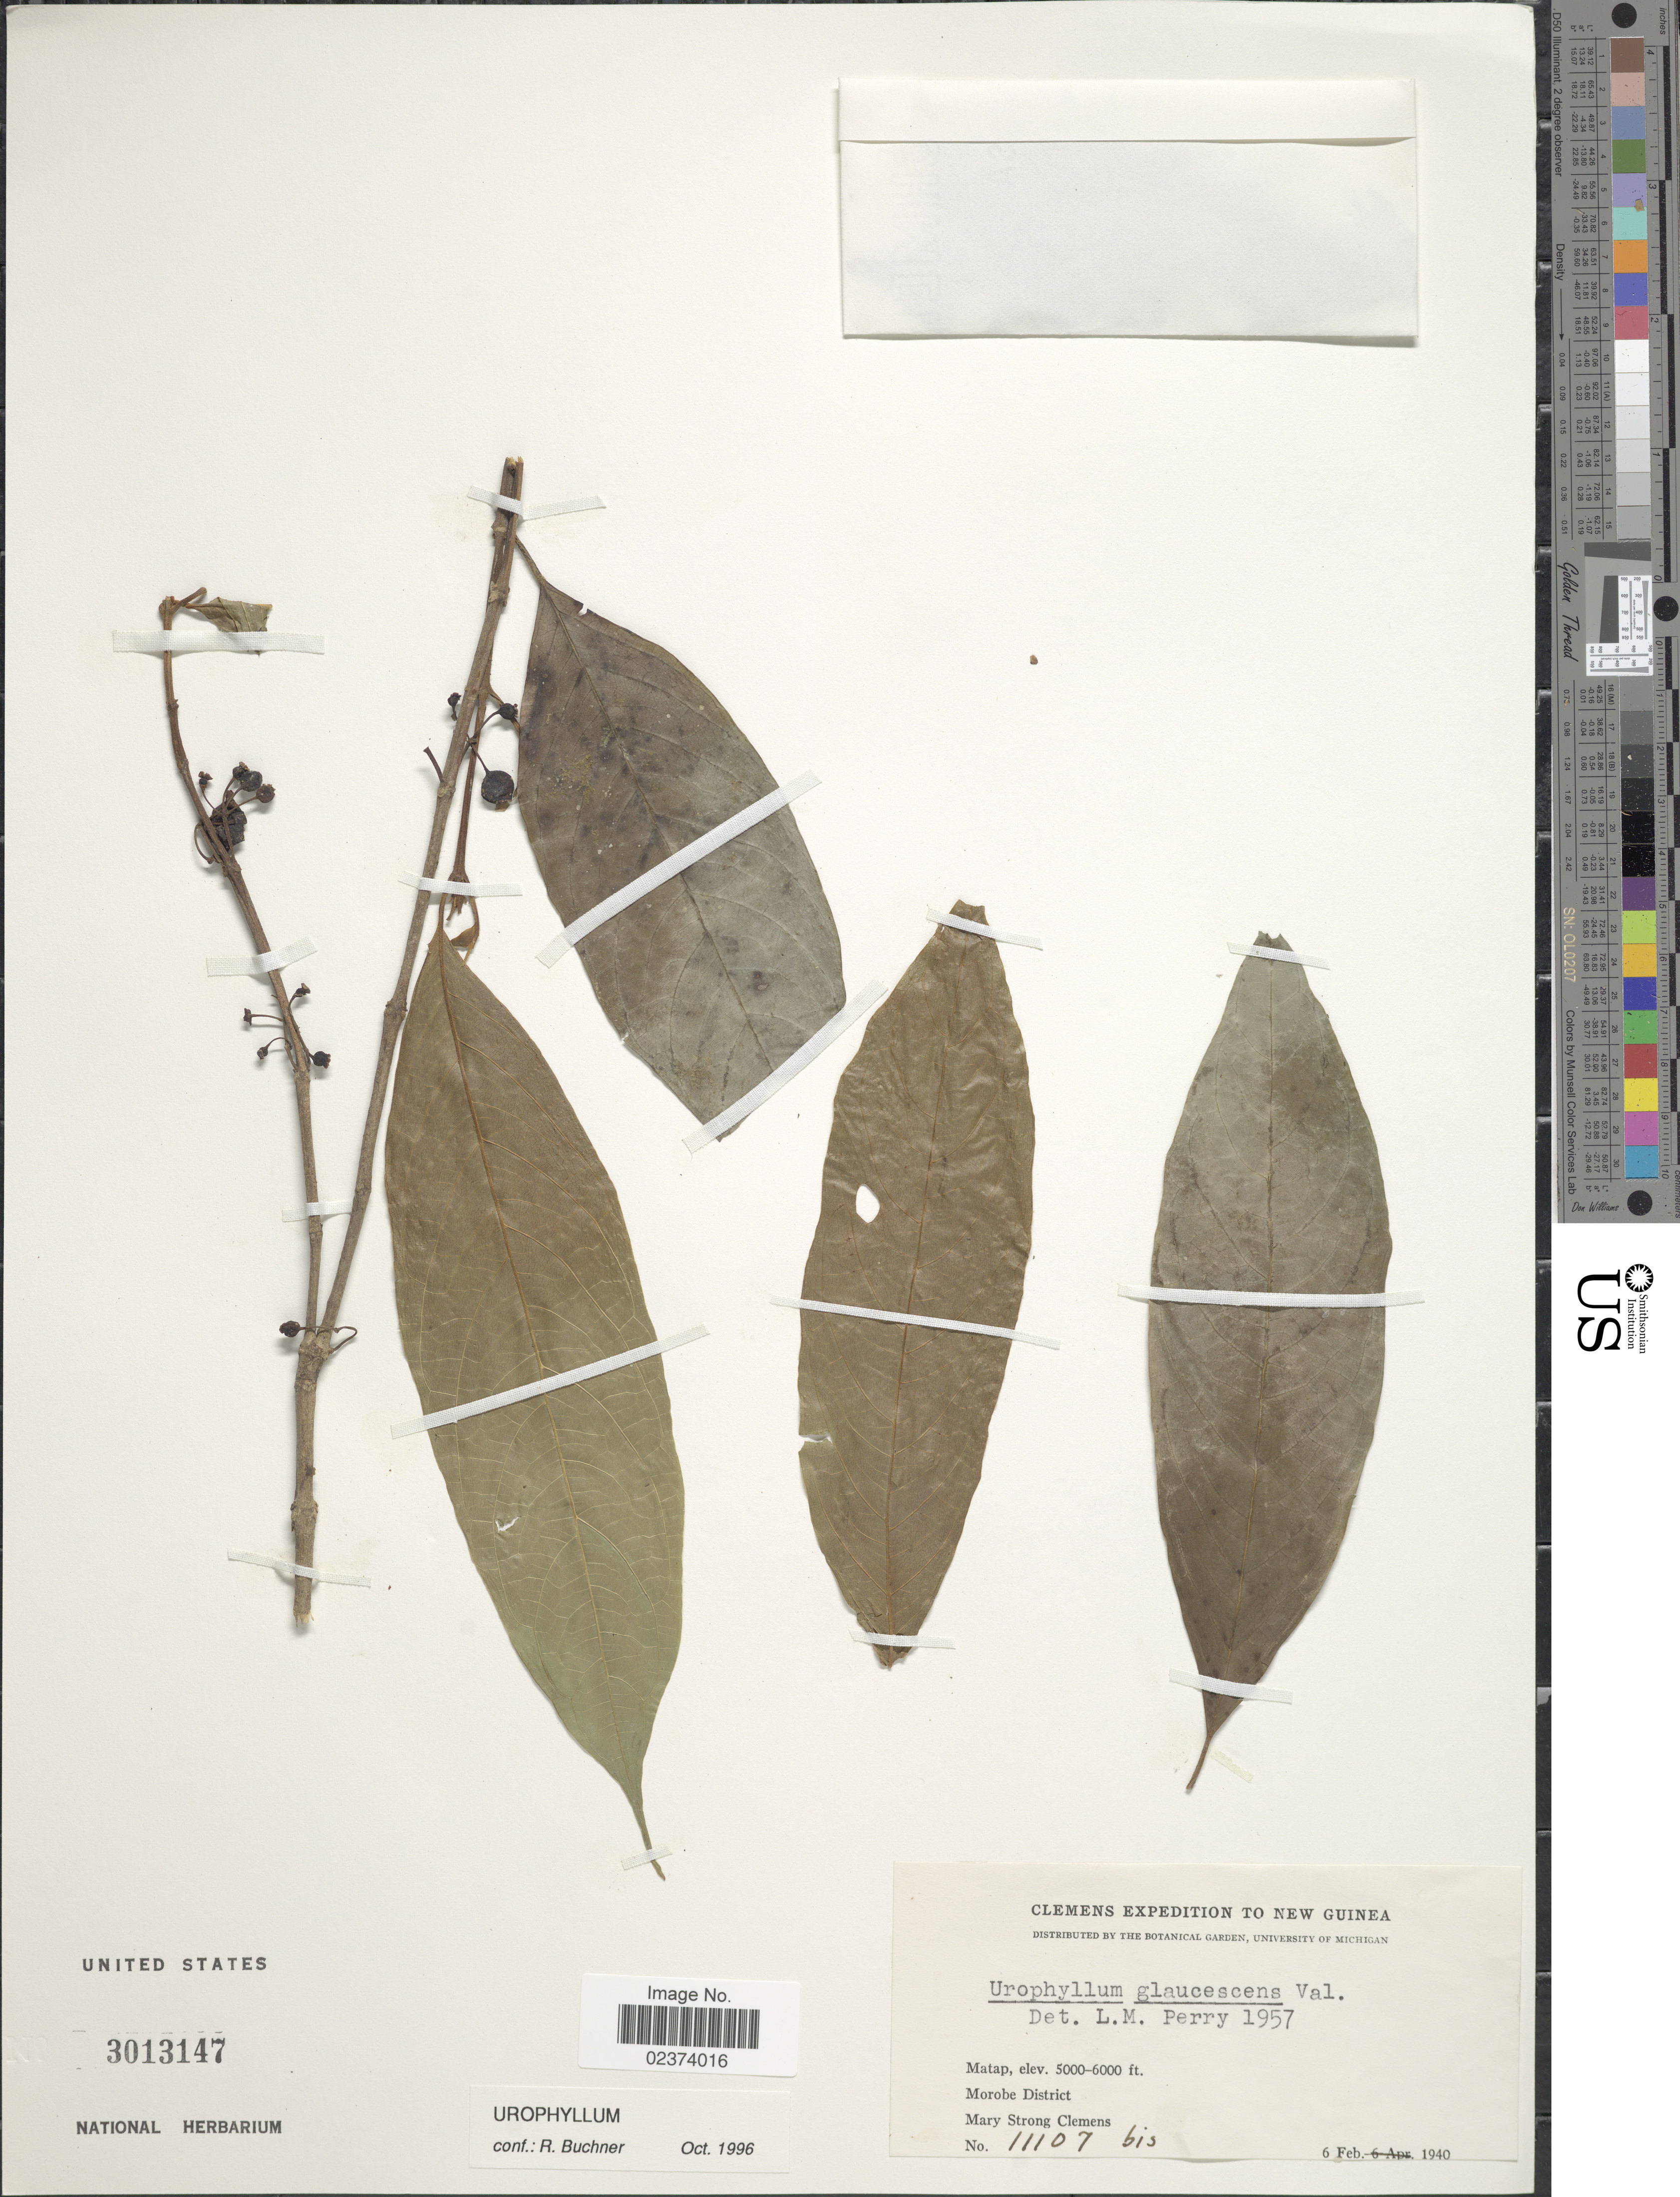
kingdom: Plantae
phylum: Tracheophyta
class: Magnoliopsida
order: Gentianales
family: Rubiaceae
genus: Urophyllum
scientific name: Urophyllum glaucescens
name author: Valeton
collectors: M. S. Clemens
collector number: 11107bis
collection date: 1940-02-06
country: Papua New Guinea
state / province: Morobe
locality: New Guinea, Matap, Morobe District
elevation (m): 1524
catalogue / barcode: US 3013147